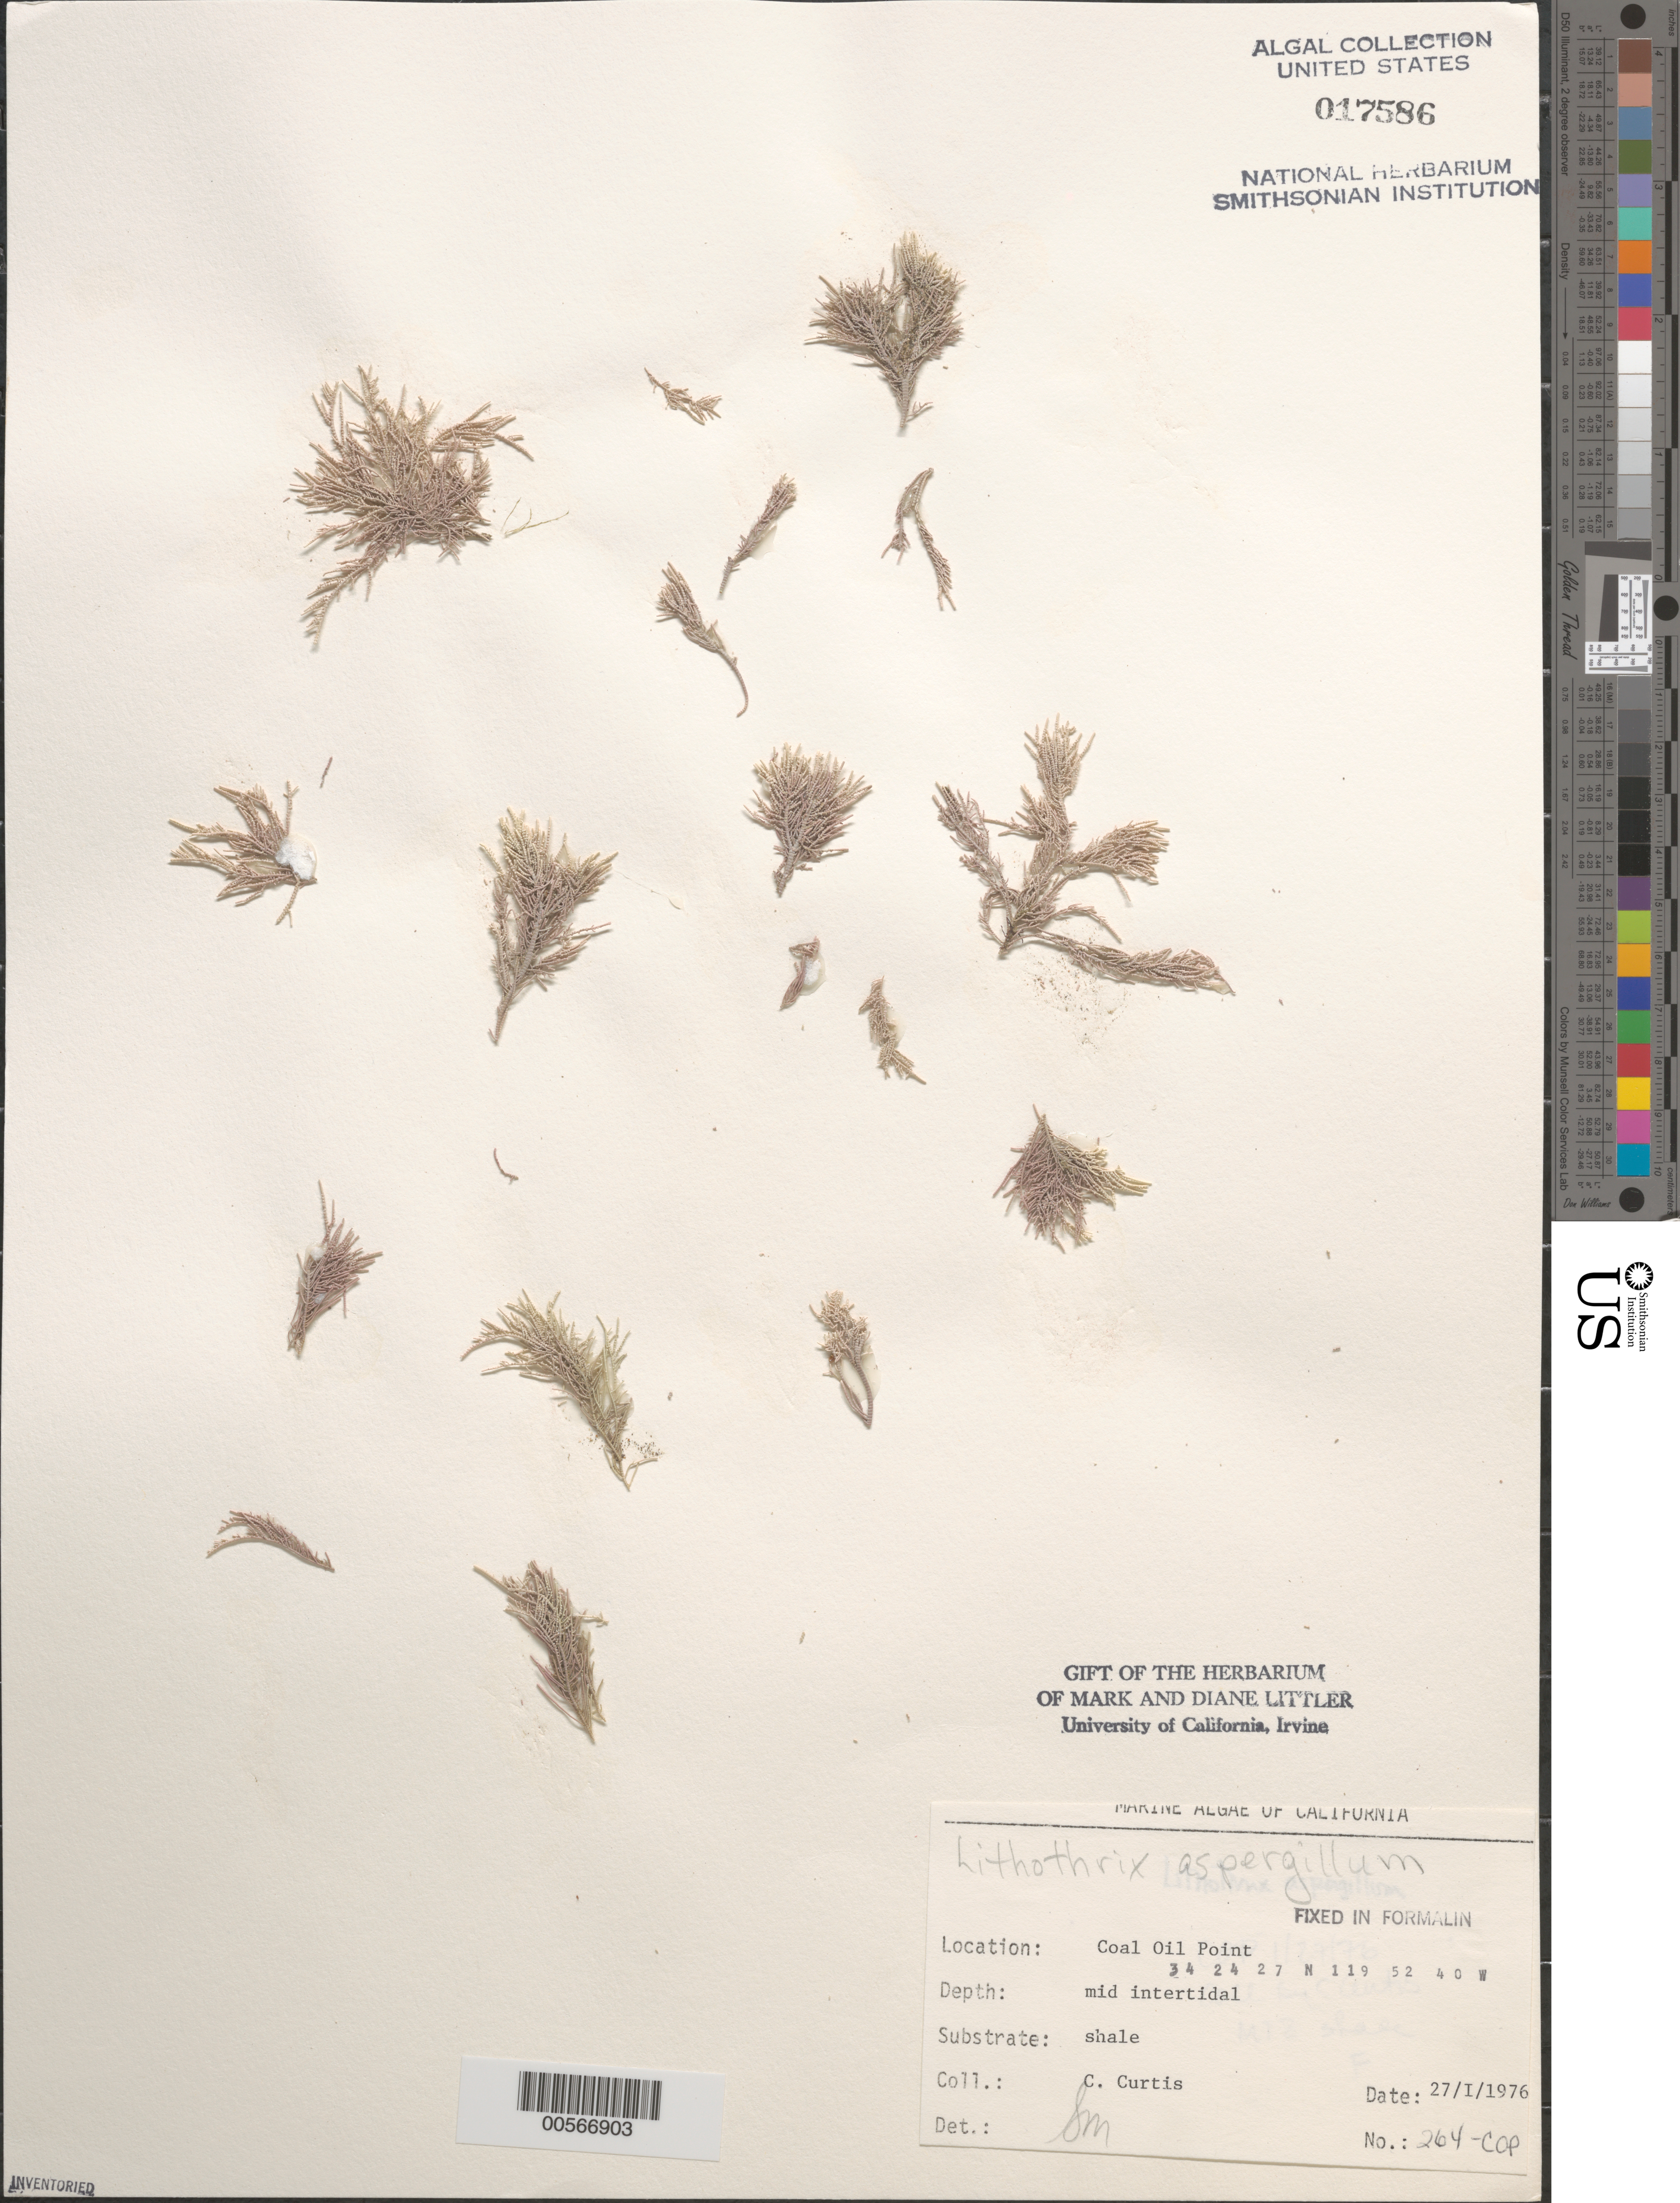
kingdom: Plantae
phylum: Rhodophyta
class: Florideophyceae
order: Corallinales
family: Lithophyllaceae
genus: Lithothrix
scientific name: Lithothrix aspergillum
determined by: Murray, S. N.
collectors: C. Curtis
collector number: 264-cop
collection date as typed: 27 Jan 1976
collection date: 1976-01-27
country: United States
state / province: California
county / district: Santa Barbara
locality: Coal Oil Point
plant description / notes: BLM-SOCALBIGHT Rocky Intertidal Survey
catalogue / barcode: US 17586